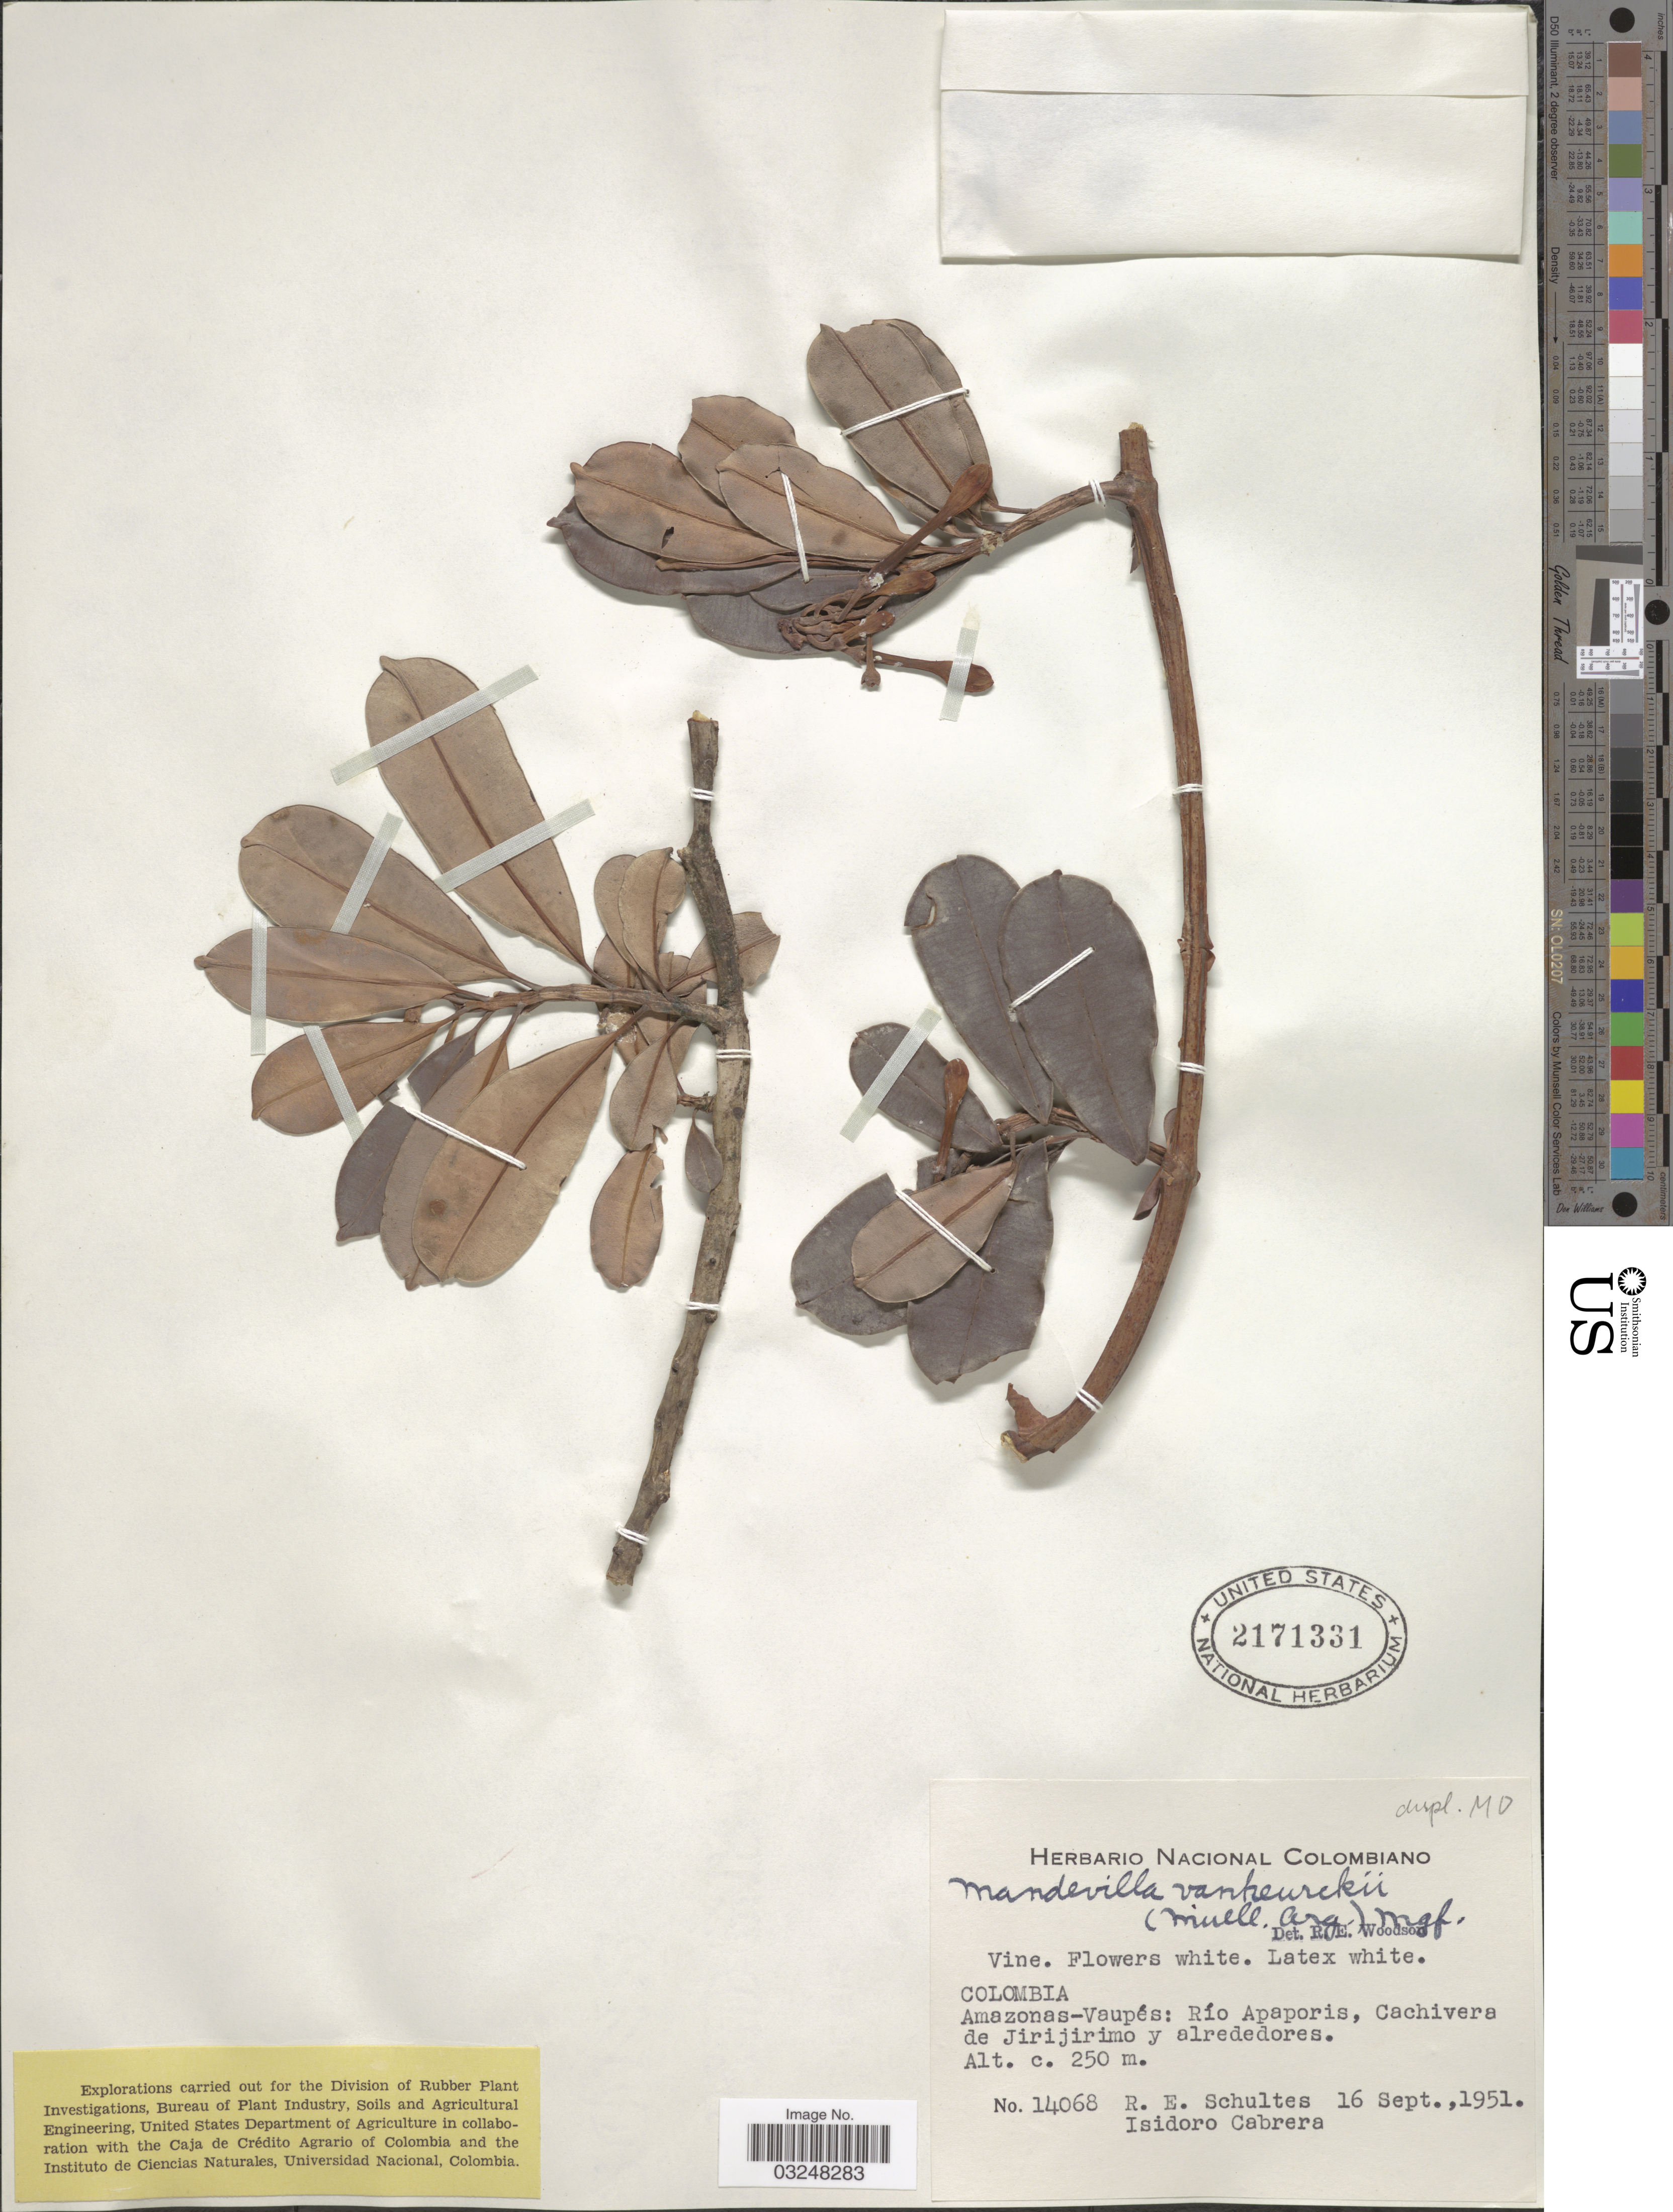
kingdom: Plantae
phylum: Tracheophyta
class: Magnoliopsida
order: Gentianales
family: Apocynaceae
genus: Mandevilla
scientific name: Mandevilla vanheurckii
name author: (Müll. Arg.) Markgr.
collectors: R. E. Schultes & I. Cabrera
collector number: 14068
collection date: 1951-09-16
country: Colombia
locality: Amazonas-Vaupés: Río Apaporis, Cachivera de Jirijirimo y alrededores.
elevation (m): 250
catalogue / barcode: US 2171331